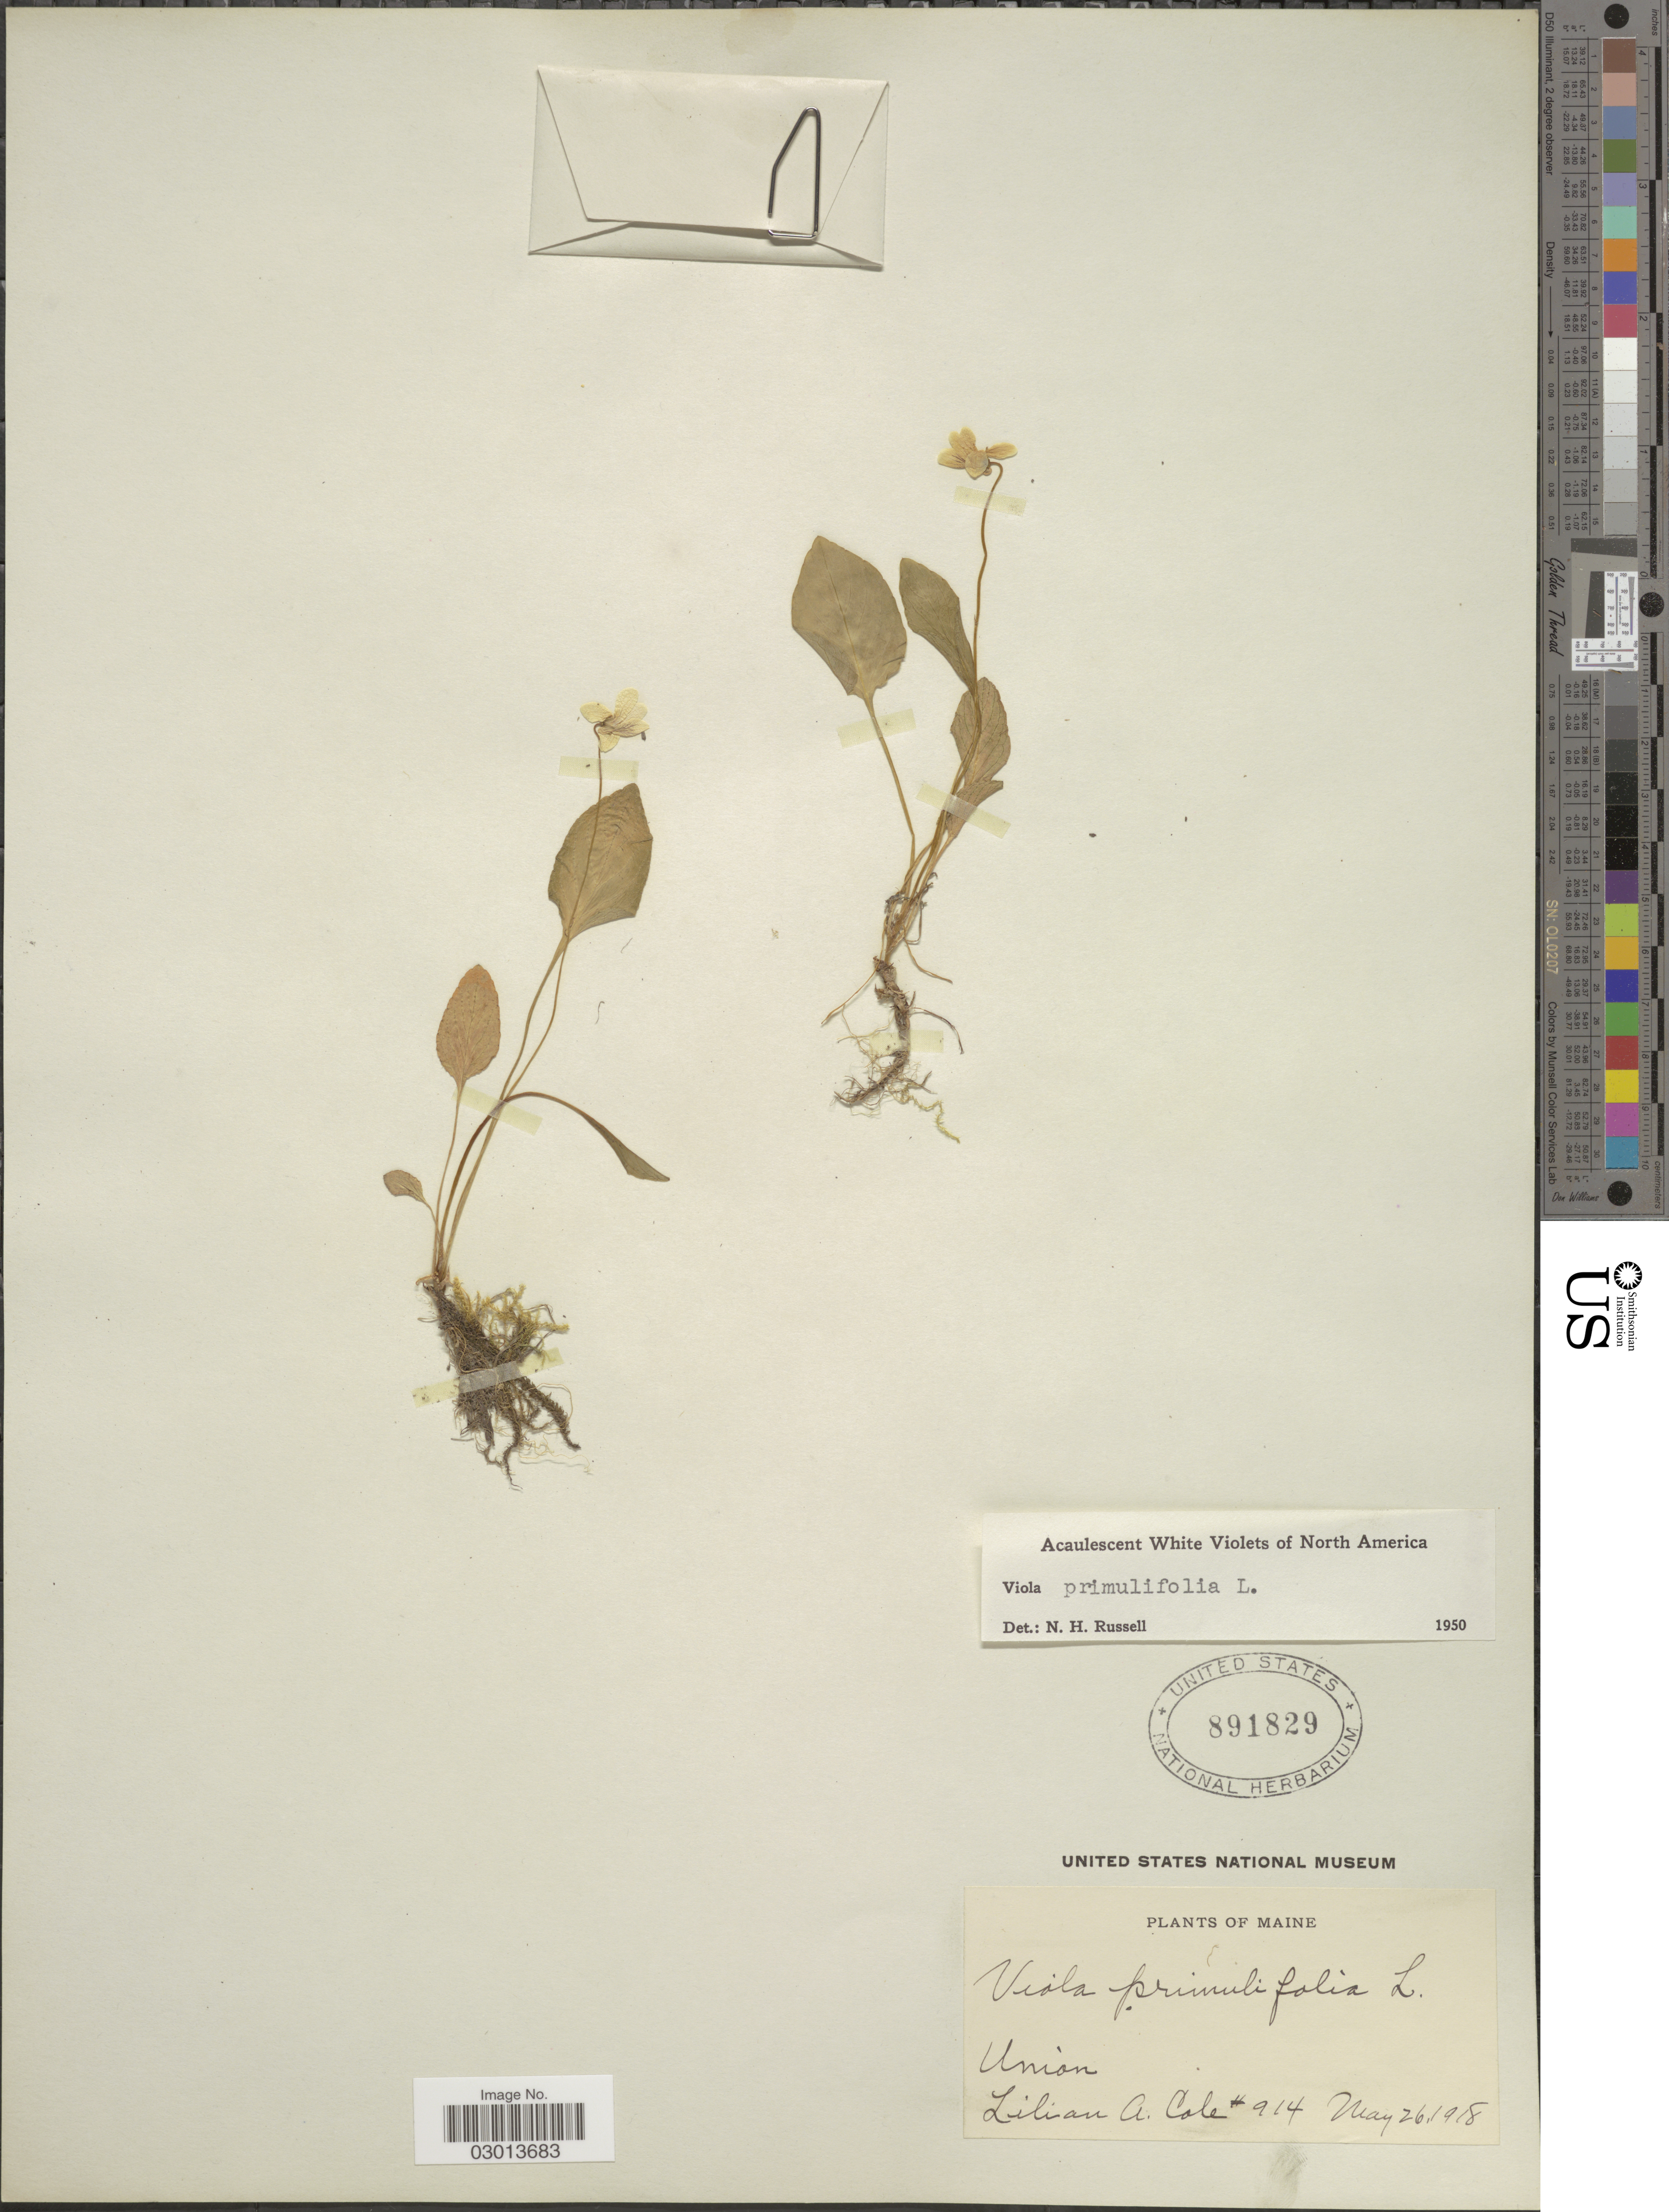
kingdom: Plantae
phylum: Tracheophyta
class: Magnoliopsida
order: Malpighiales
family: Violaceae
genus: Viola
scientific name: Viola primulifolia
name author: L.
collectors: L. A. Cole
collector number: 914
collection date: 1918-05-26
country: United States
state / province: Maine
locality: Union.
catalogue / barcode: US 891829